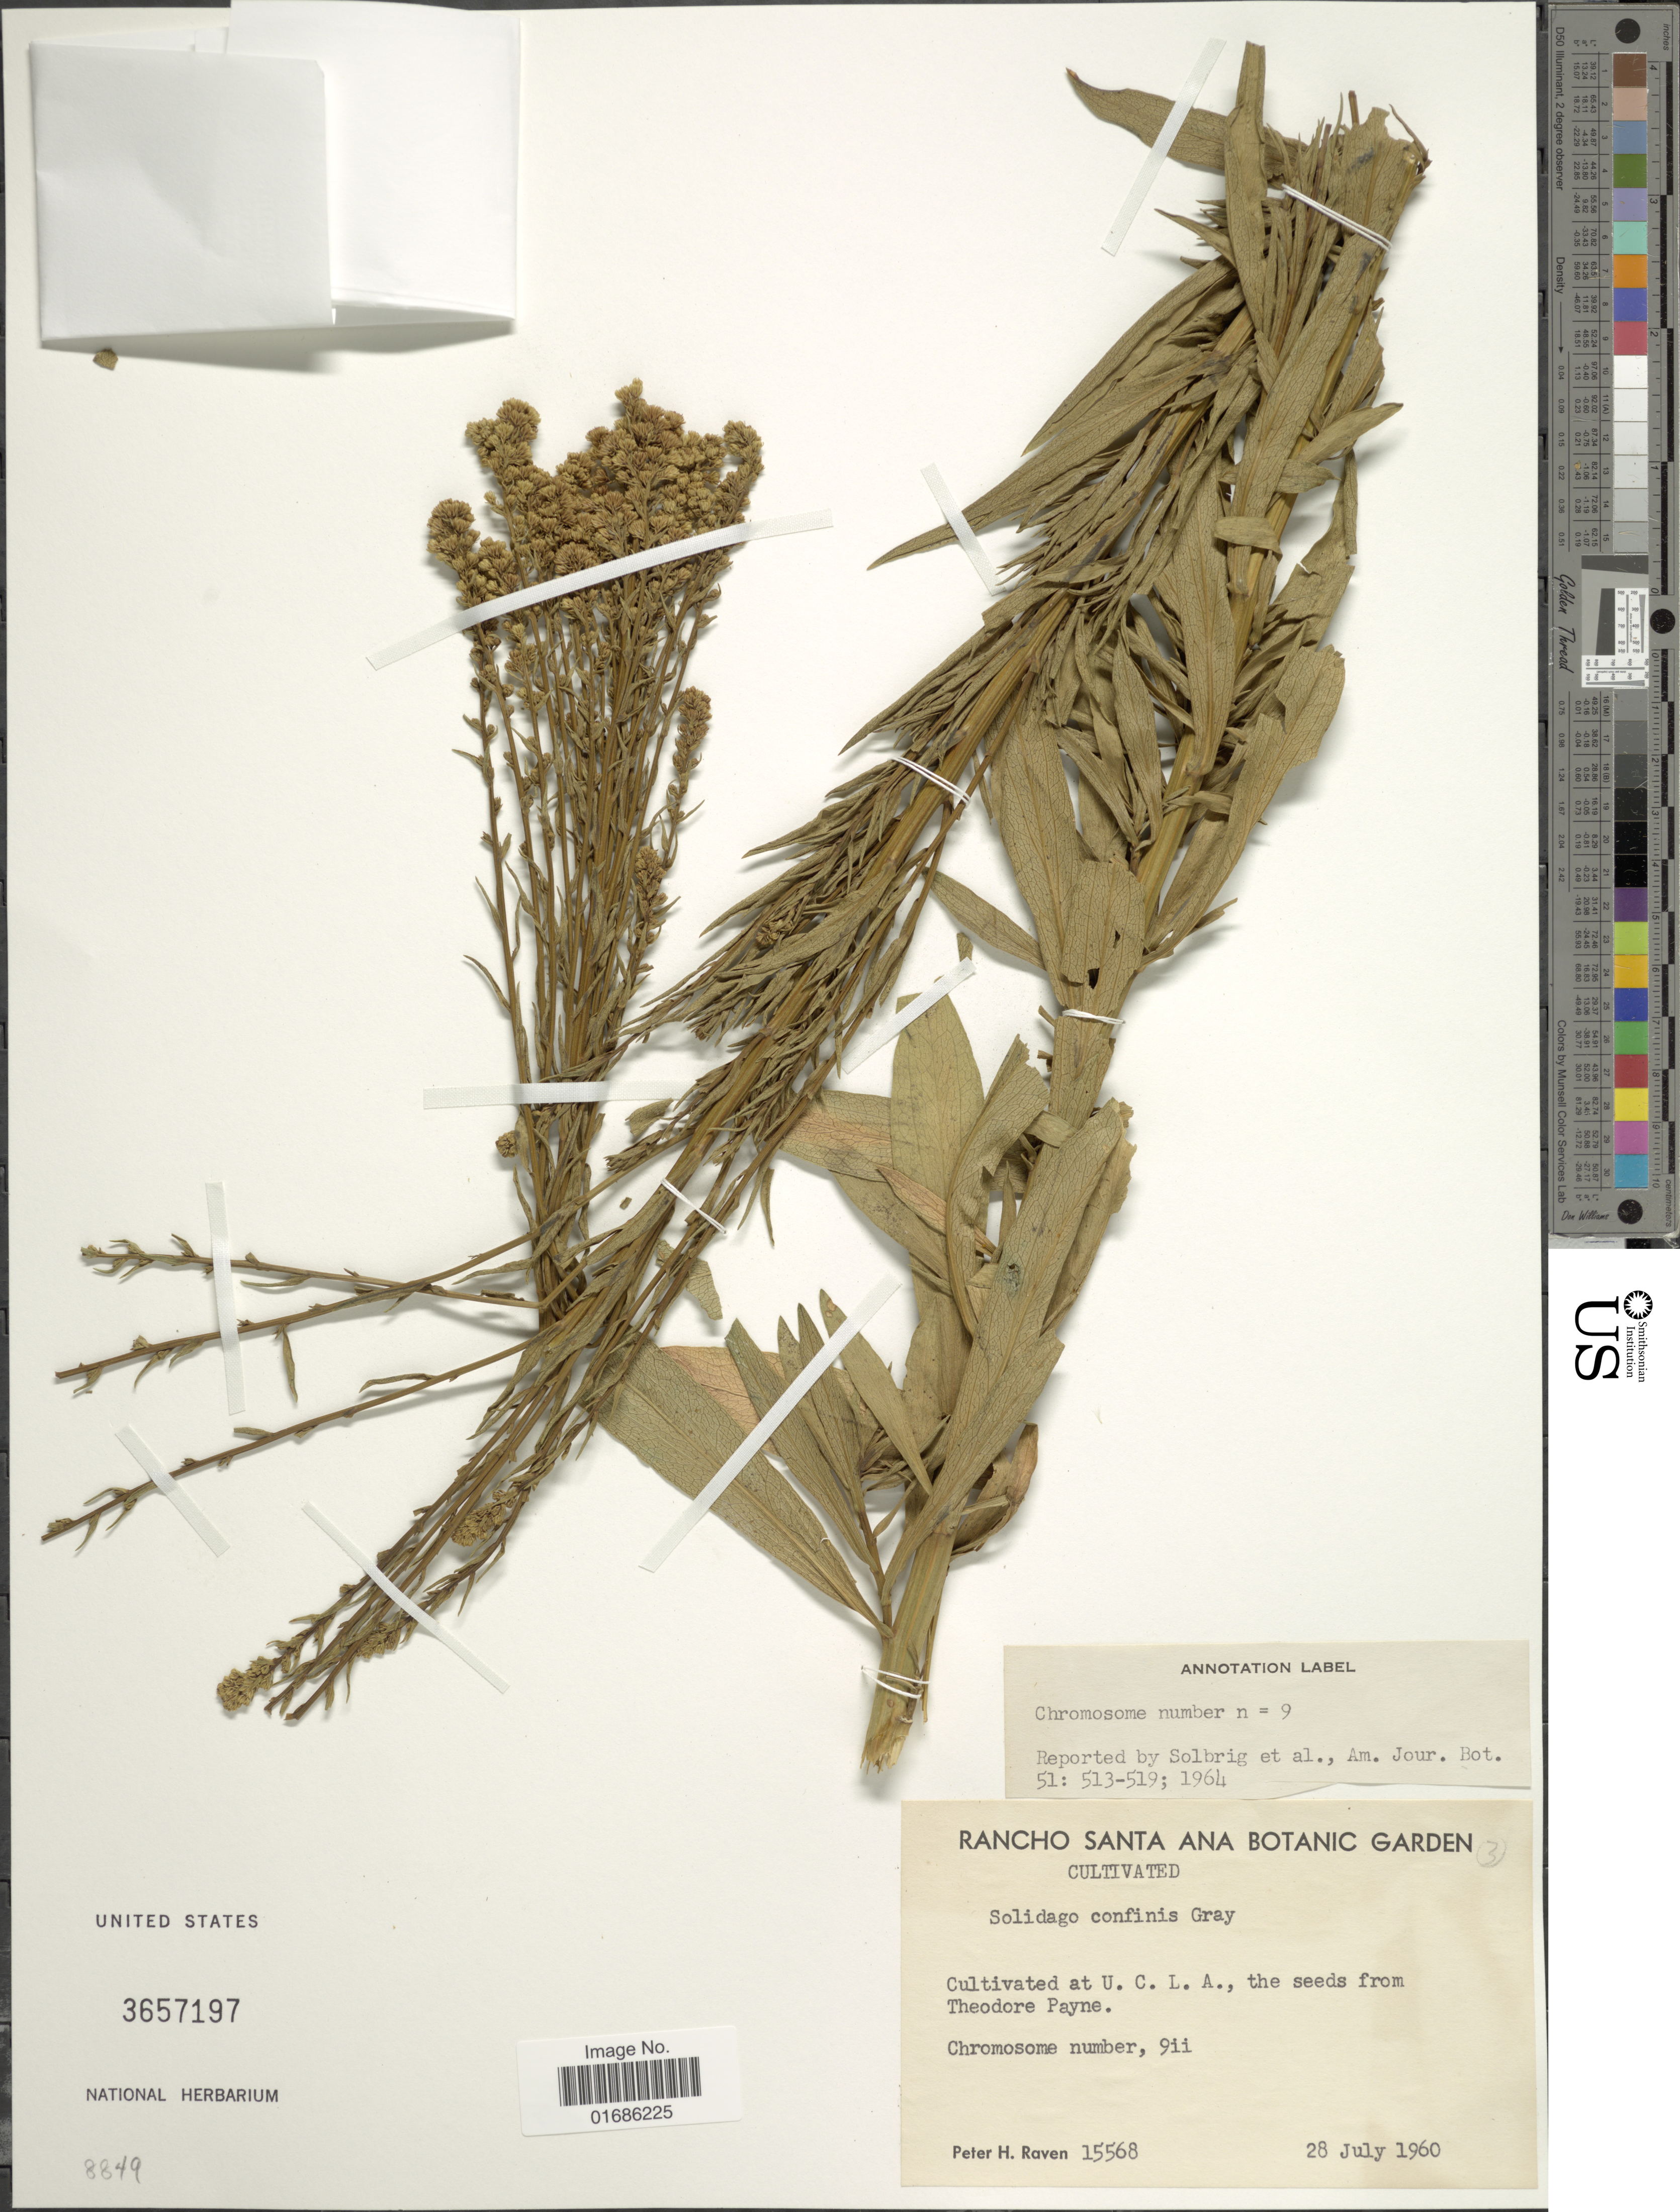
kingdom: Plantae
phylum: Tracheophyta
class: Magnoliopsida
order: Asterales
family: Asteraceae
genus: Solidago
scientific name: Solidago confinis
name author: A. Gray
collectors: P. Raven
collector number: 15568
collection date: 1960-07-28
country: United States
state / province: California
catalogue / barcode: US 3657197